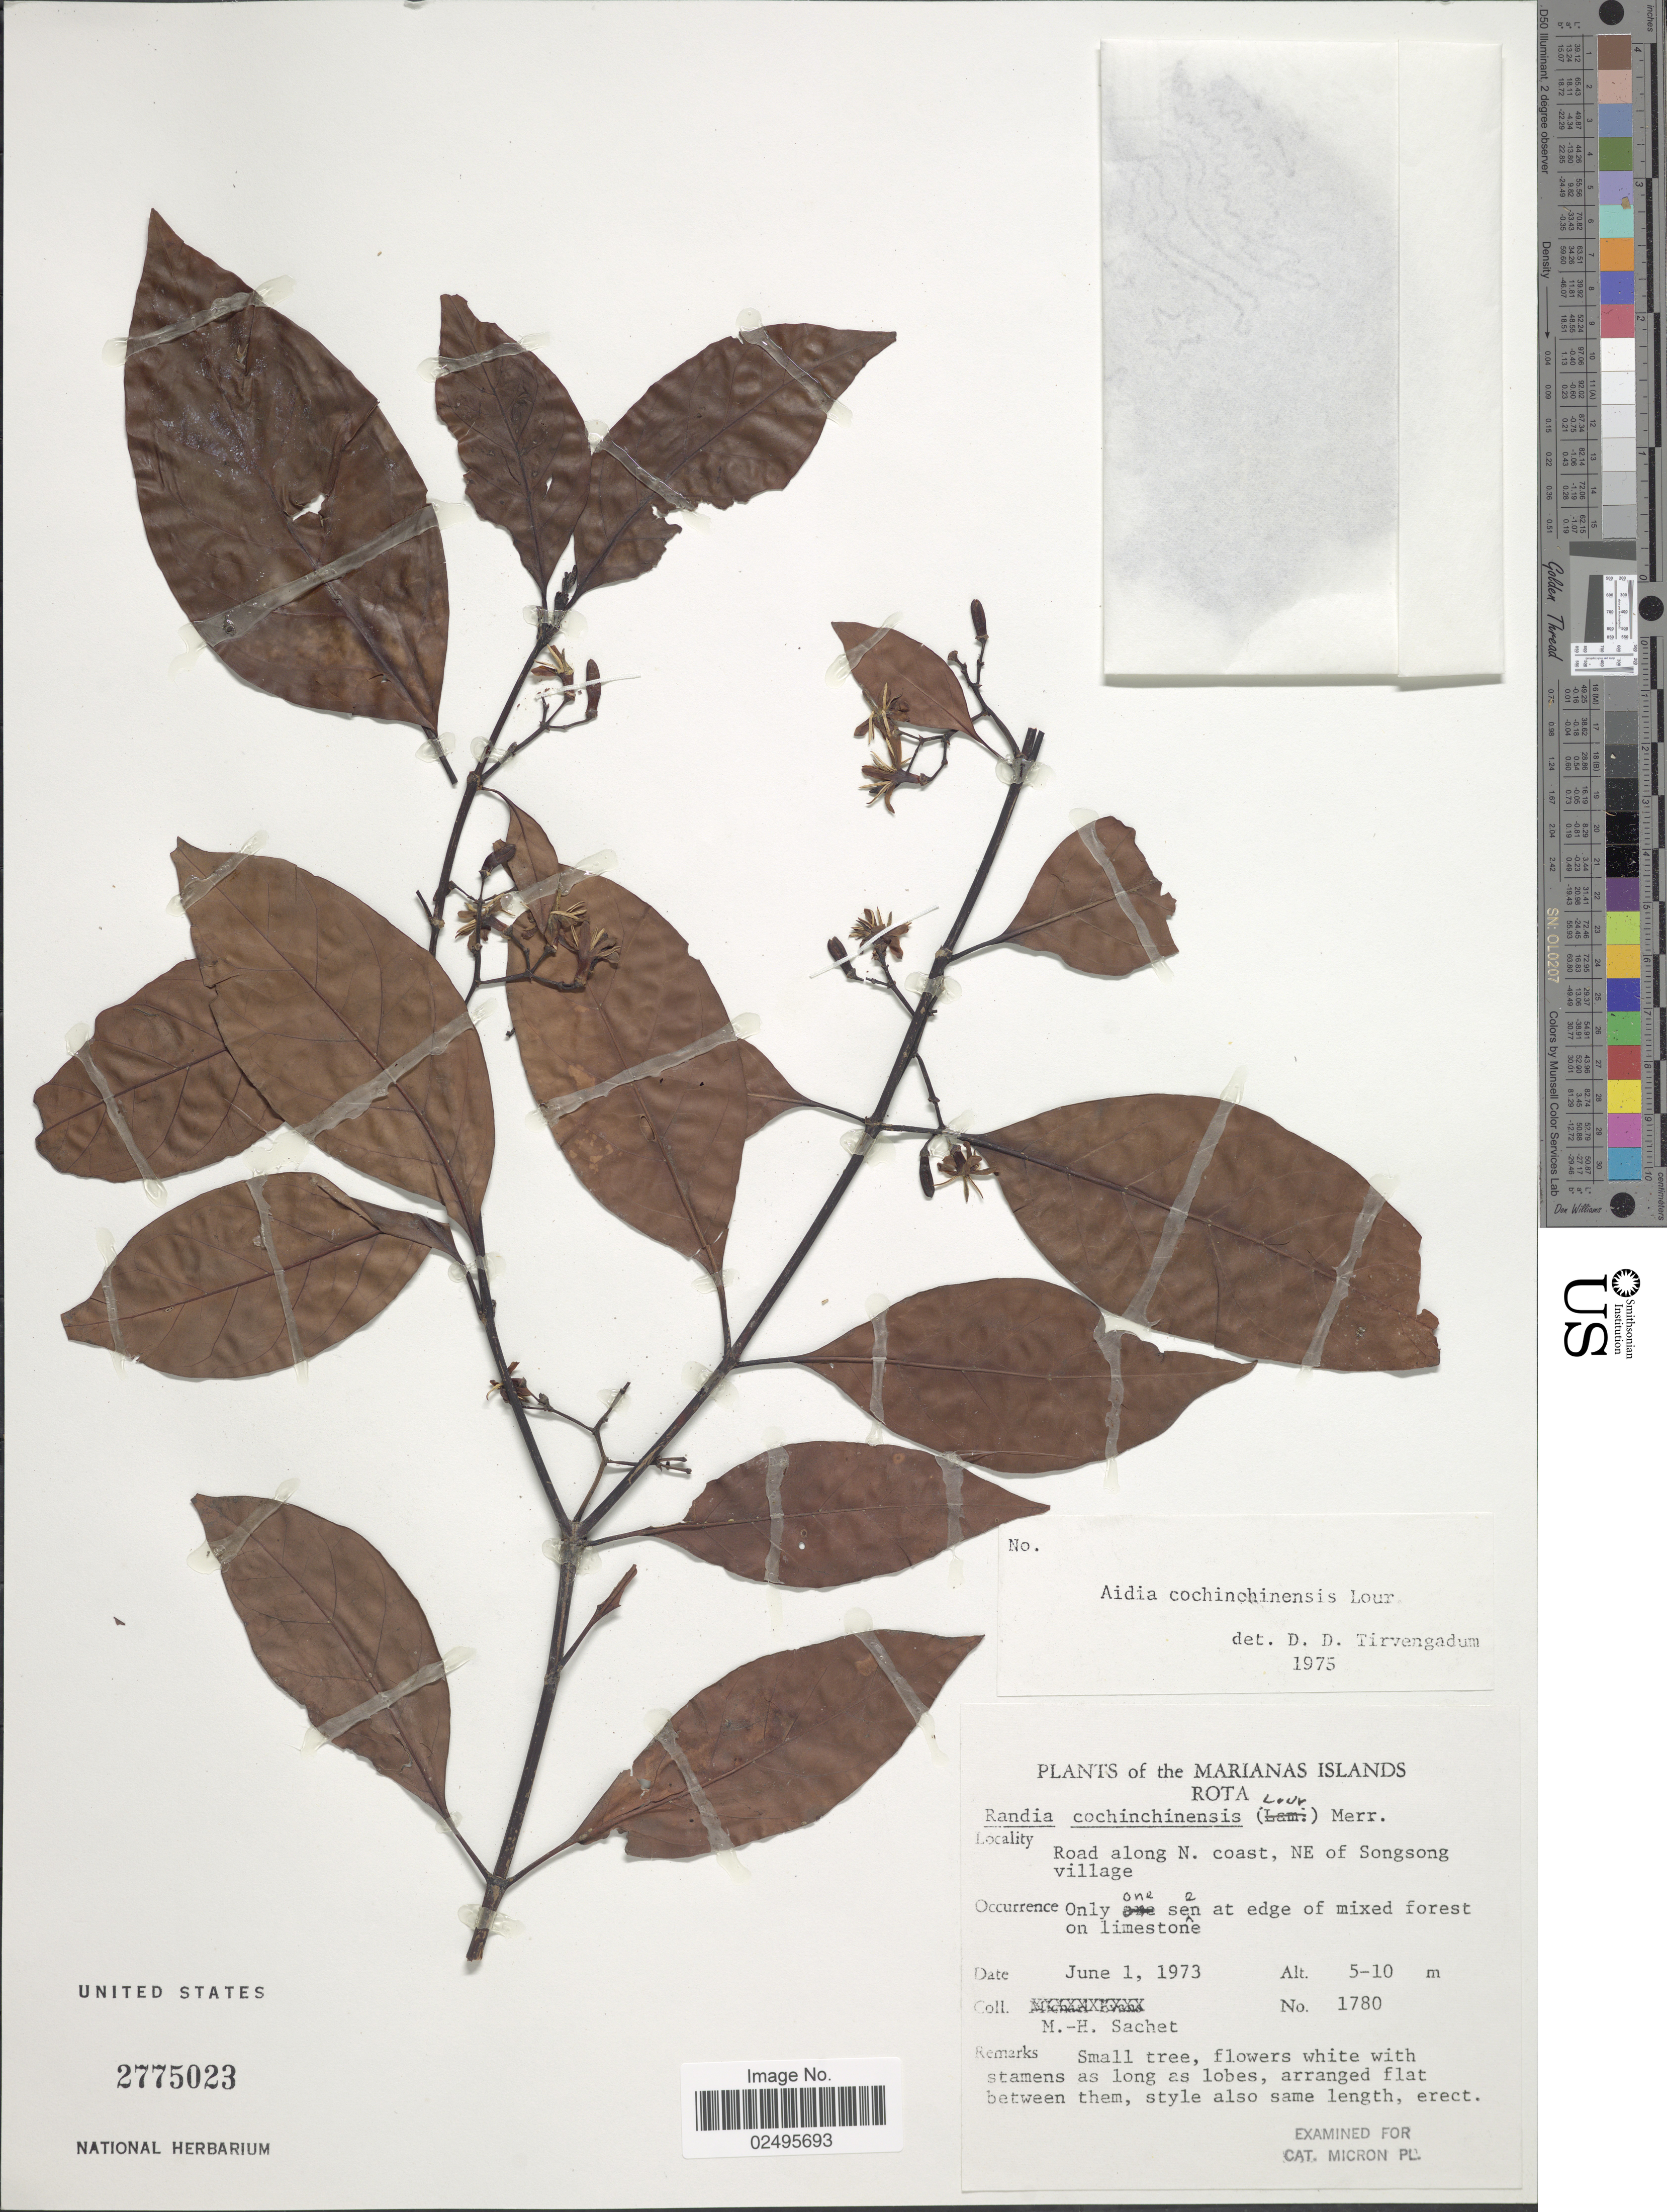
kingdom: Plantae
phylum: Tracheophyta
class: Magnoliopsida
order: Gentianales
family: Rubiaceae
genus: Aidia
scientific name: Aidia graeffei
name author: (Reinecke) Tirveng.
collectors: M.-H. Sachet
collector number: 1780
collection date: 1973-06-01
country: Northern Mariana Islands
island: Rota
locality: Road along N. coast, NE of Songsong village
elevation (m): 5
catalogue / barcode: US 2775023